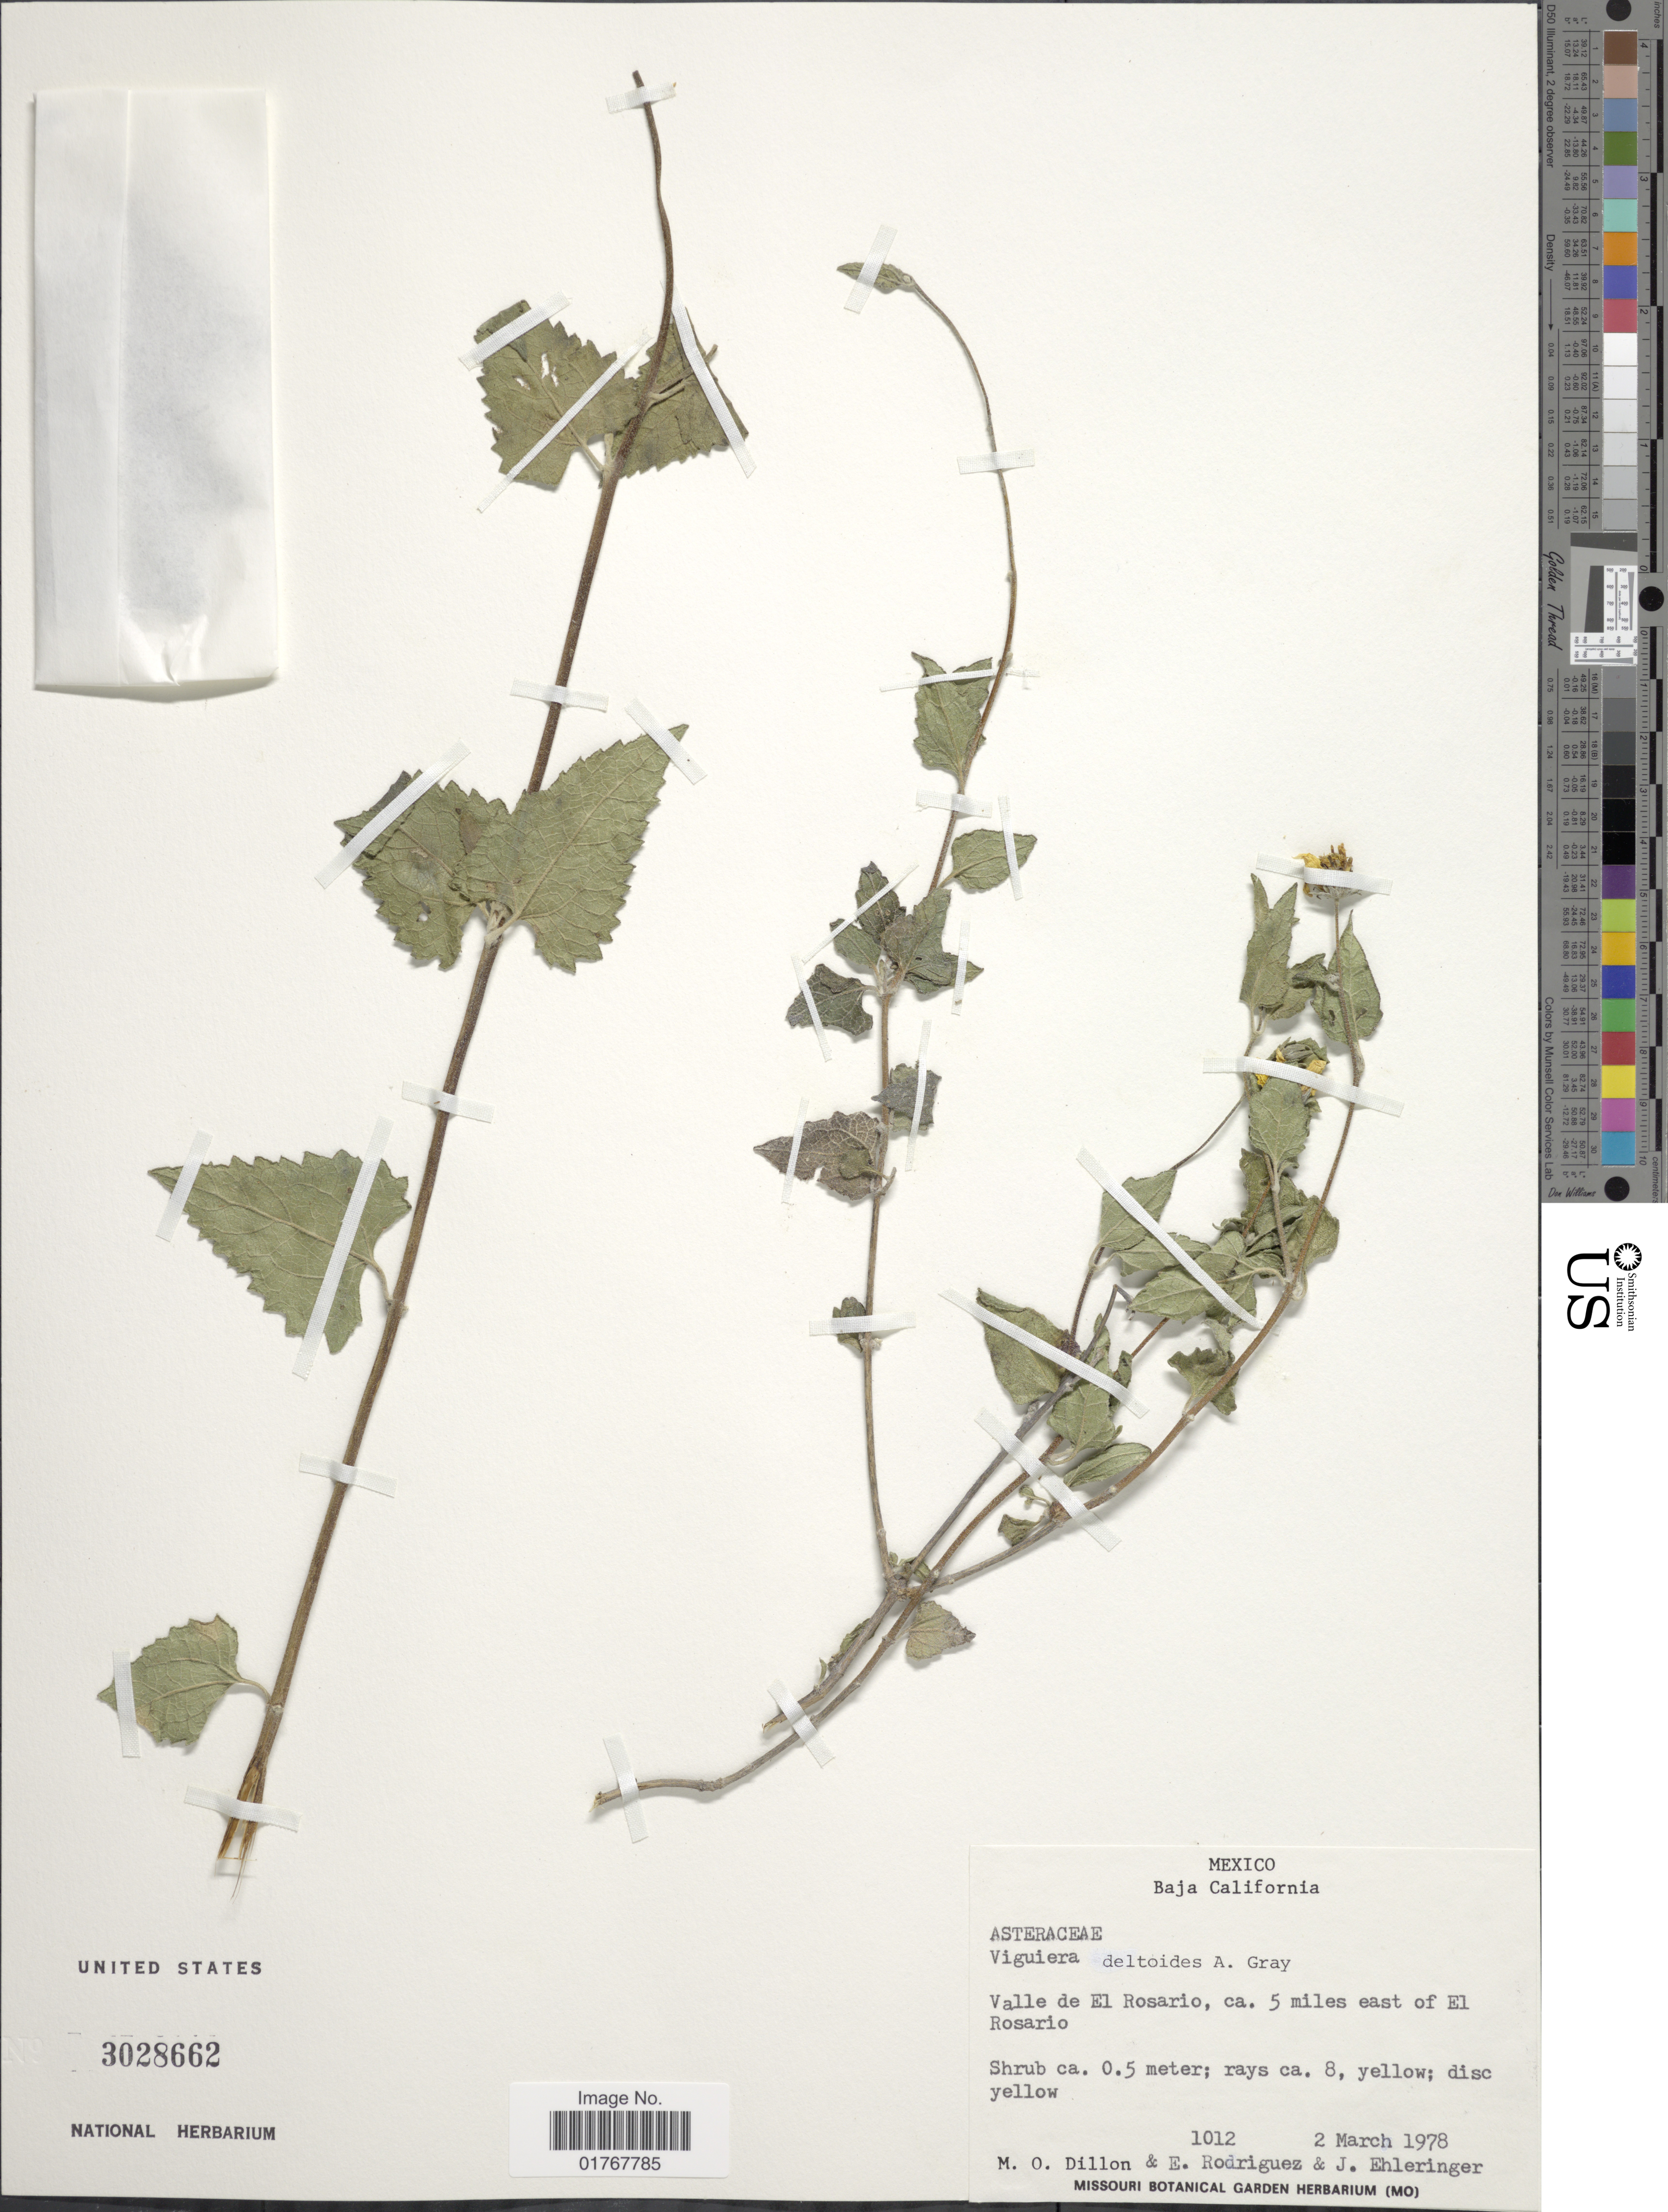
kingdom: Plantae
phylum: Tracheophyta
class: Magnoliopsida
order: Asterales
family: Asteraceae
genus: Viguiera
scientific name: Viguiera deltoidea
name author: A. Gray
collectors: M. O. Dillon, E. Rodriguez & J. Ehleringer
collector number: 1012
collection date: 1978-03-02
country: Mexico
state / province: Baja California Sur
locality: Valle de El Rosario, ca. 5 miles east of El Rosario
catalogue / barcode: US 3028662